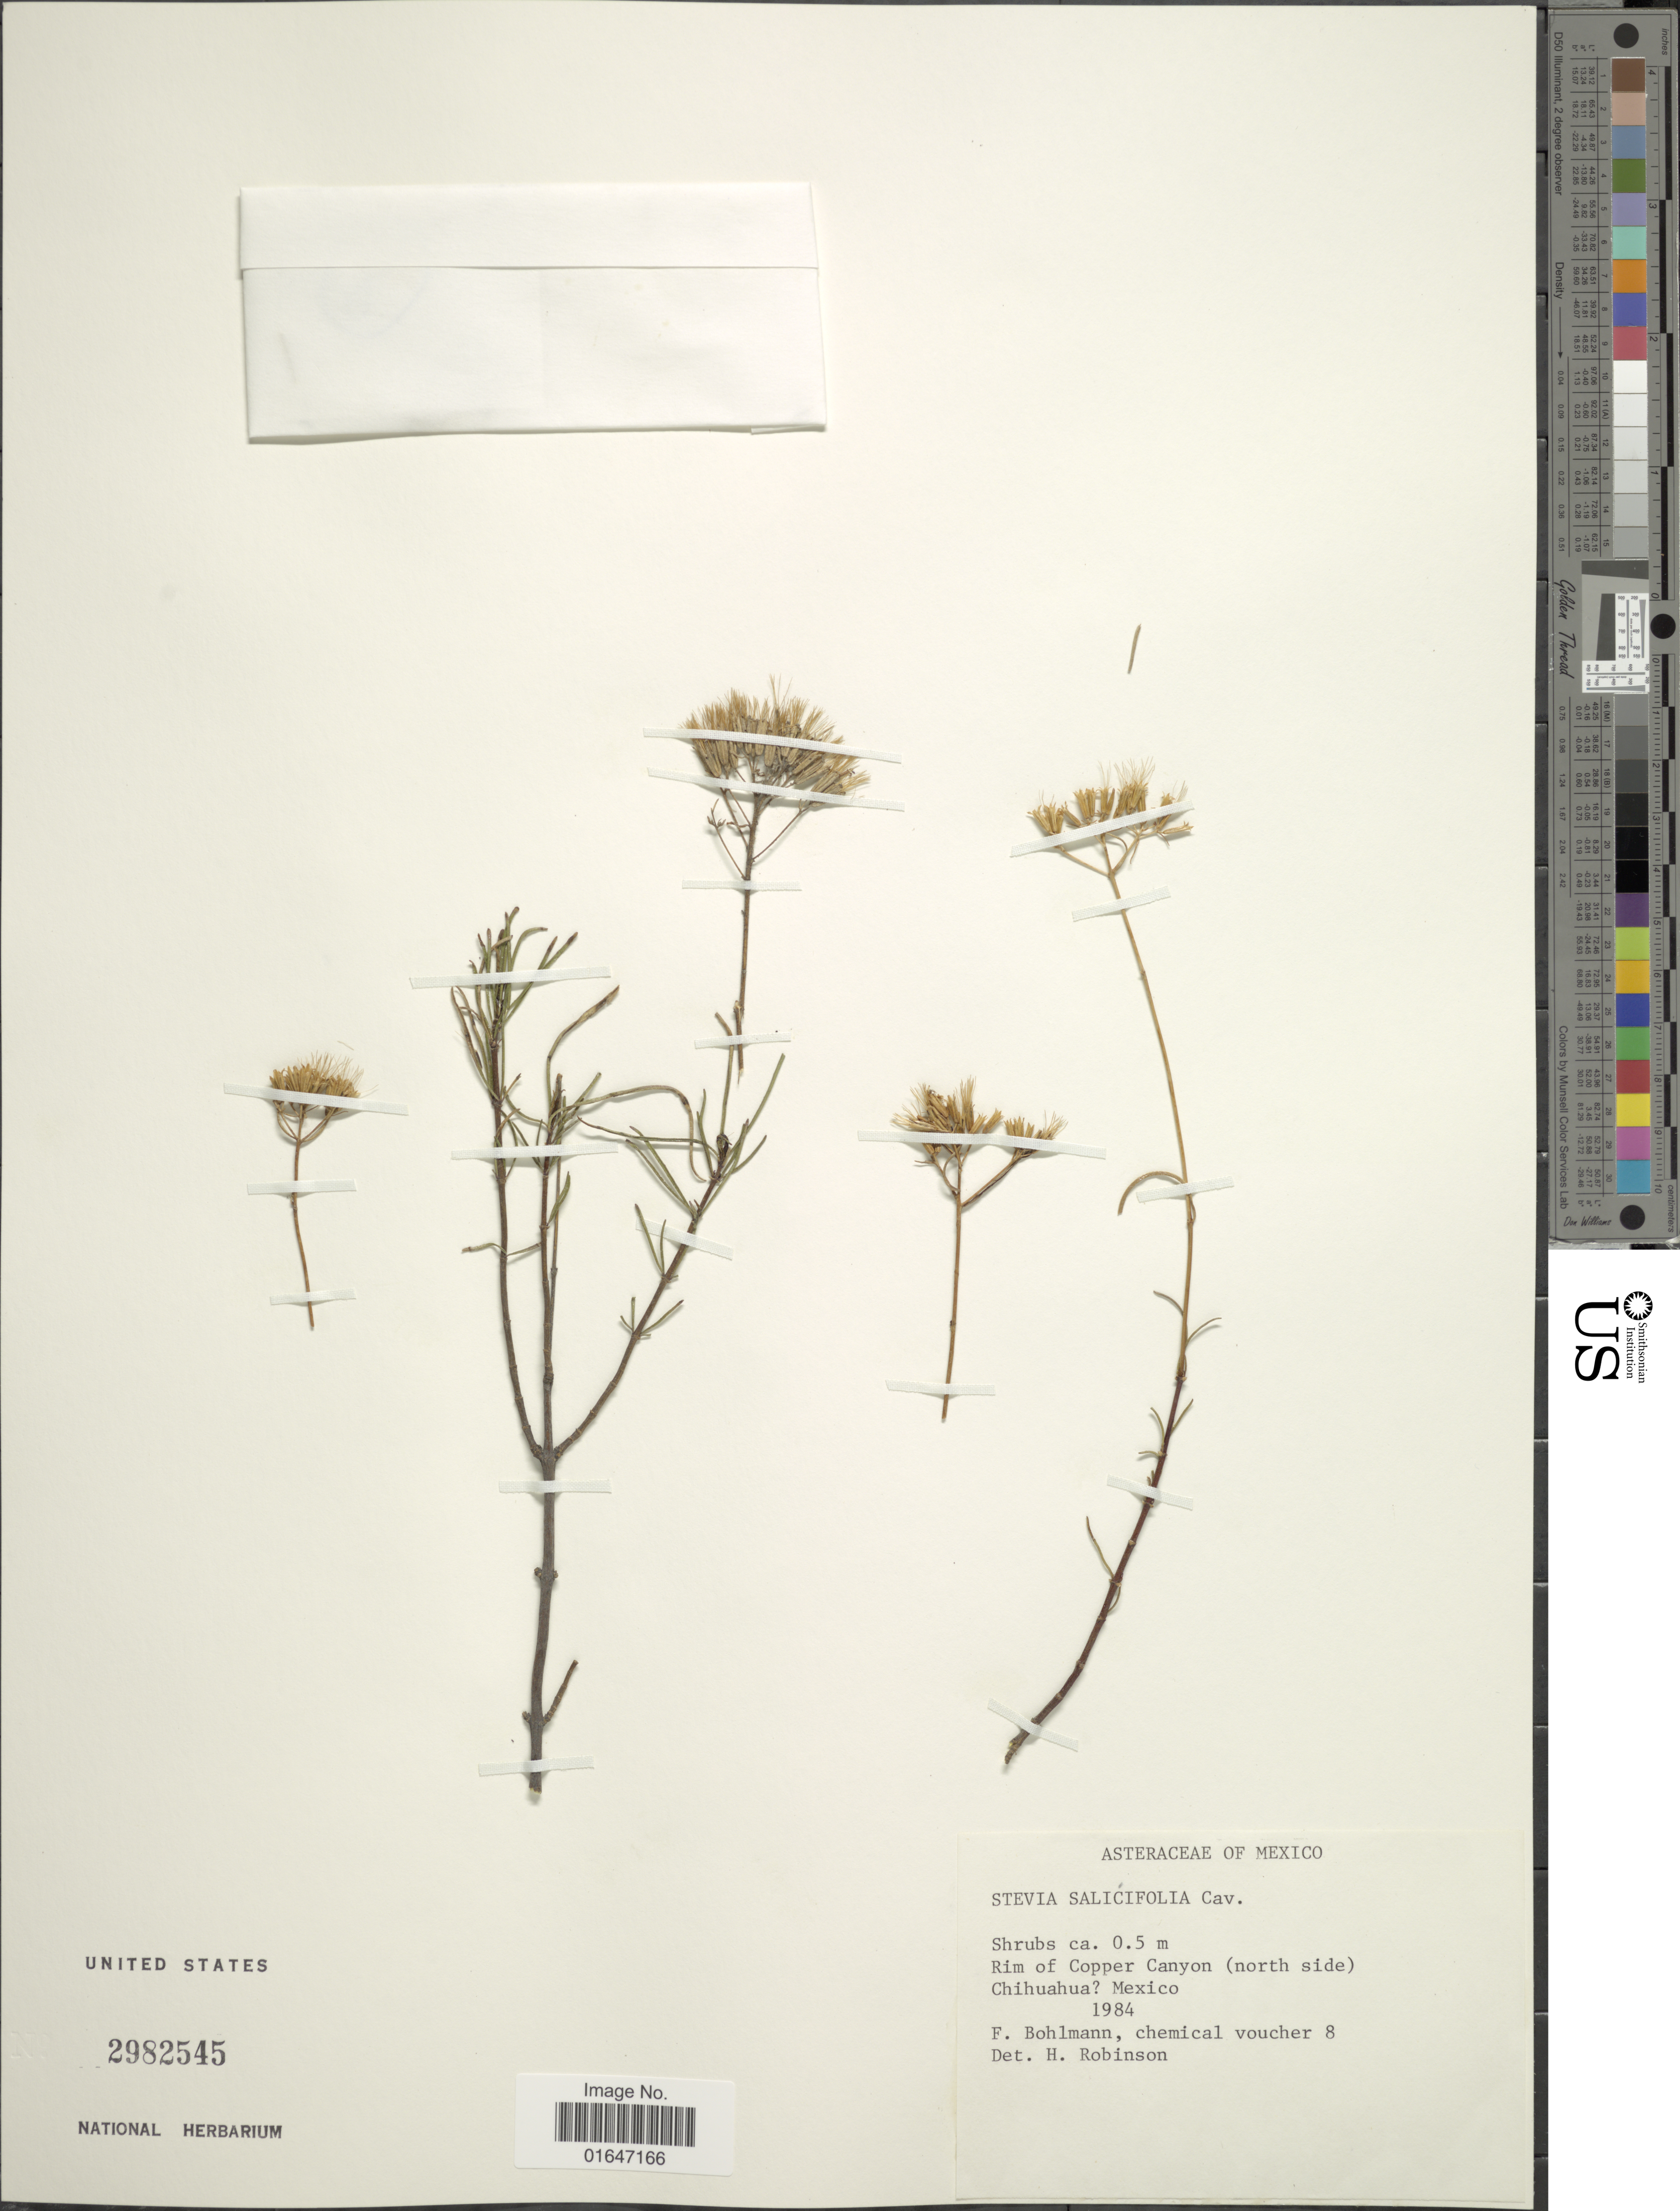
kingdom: Plantae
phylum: Tracheophyta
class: Magnoliopsida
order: Asterales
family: Asteraceae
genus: Stevia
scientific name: Stevia salicifolia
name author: Cav.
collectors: Bohlmann, F.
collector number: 8 ?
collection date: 1984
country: Mexico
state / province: Chihuahua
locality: Rim of Copper Canyon ( north side ) Chihuahua [unsure placement] Mexico.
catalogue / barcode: US 2985545